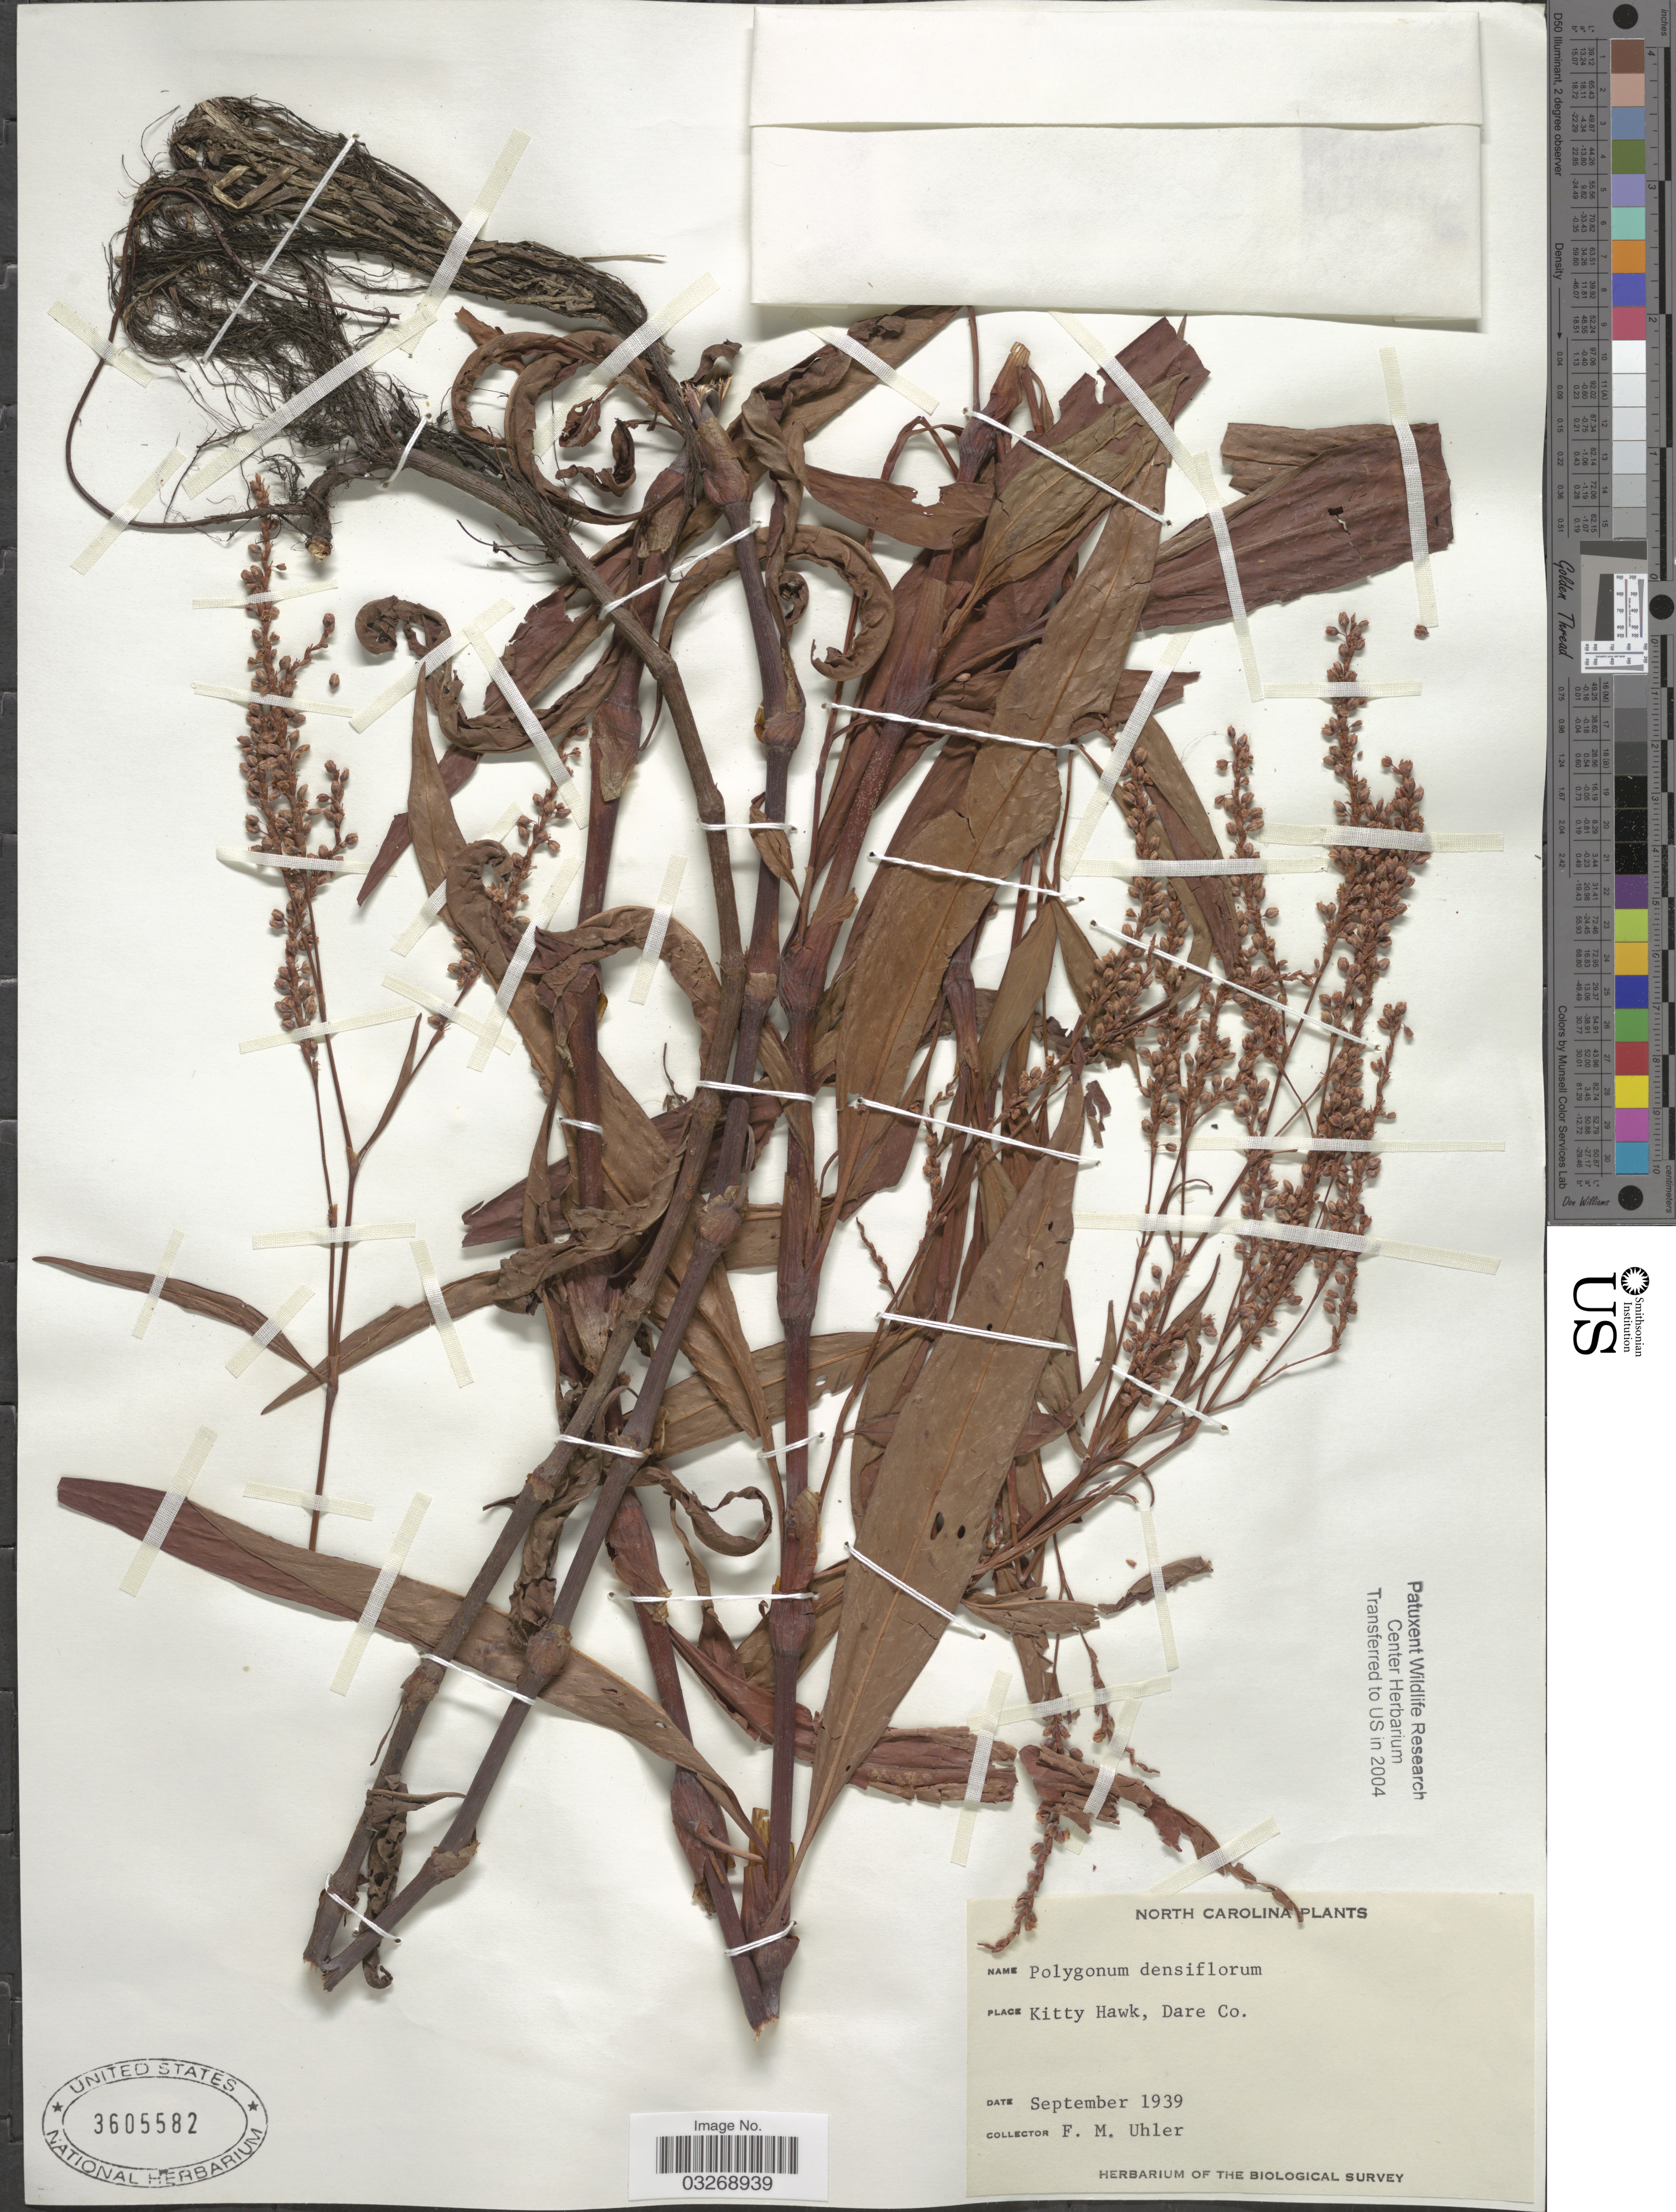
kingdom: Plantae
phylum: Tracheophyta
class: Magnoliopsida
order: Caryophyllales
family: Polygonaceae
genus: Persicaria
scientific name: Persicaria glabra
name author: (Willd.) M. Gómez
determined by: Atha, D. E.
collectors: F. M. Uhler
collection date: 1939-09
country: United States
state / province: North Carolina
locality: Kitty Hawk, Dare Co.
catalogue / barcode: US 3605582